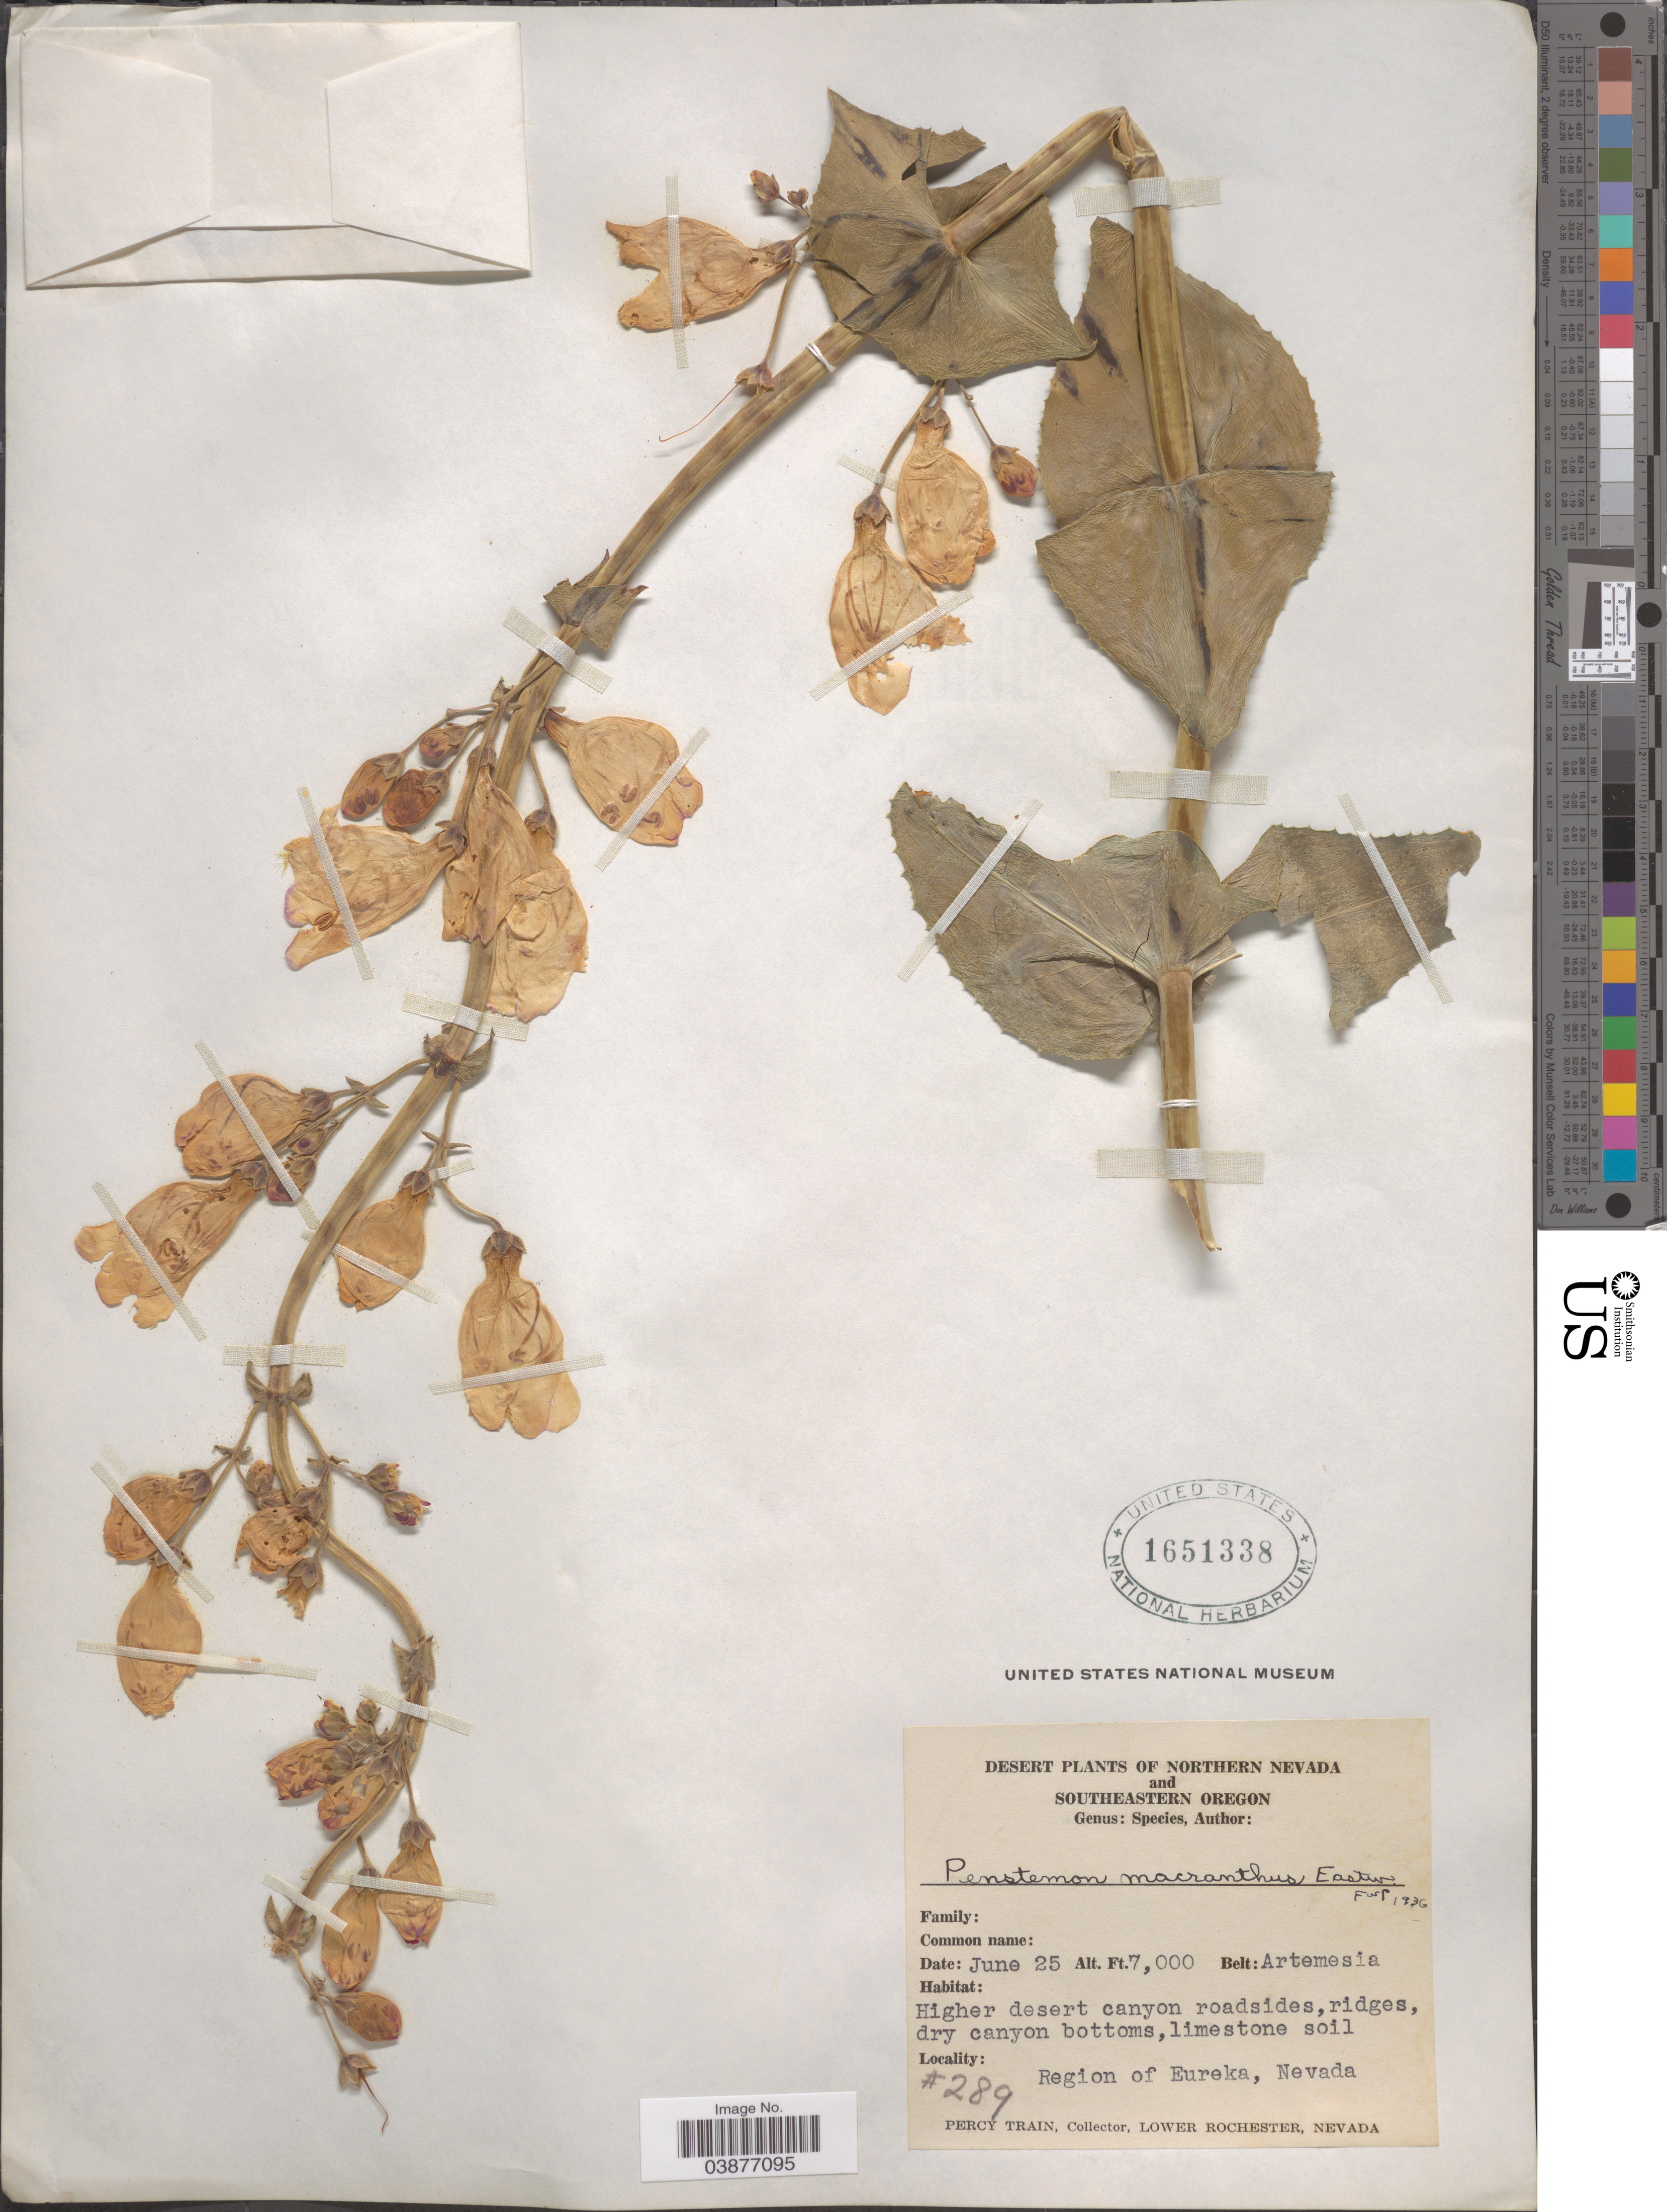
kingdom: Plantae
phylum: Tracheophyta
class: Magnoliopsida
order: Lamiales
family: Plantaginaceae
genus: Penstemon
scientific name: Penstemon palmeri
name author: A. Gray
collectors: P. Train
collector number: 289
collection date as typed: Transcribed d/m/y: /6/25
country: United States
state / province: Nevada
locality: Northern Nevada. Higher desert canyon roadsides, ridges. Region of Eureka.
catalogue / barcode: US 1651338